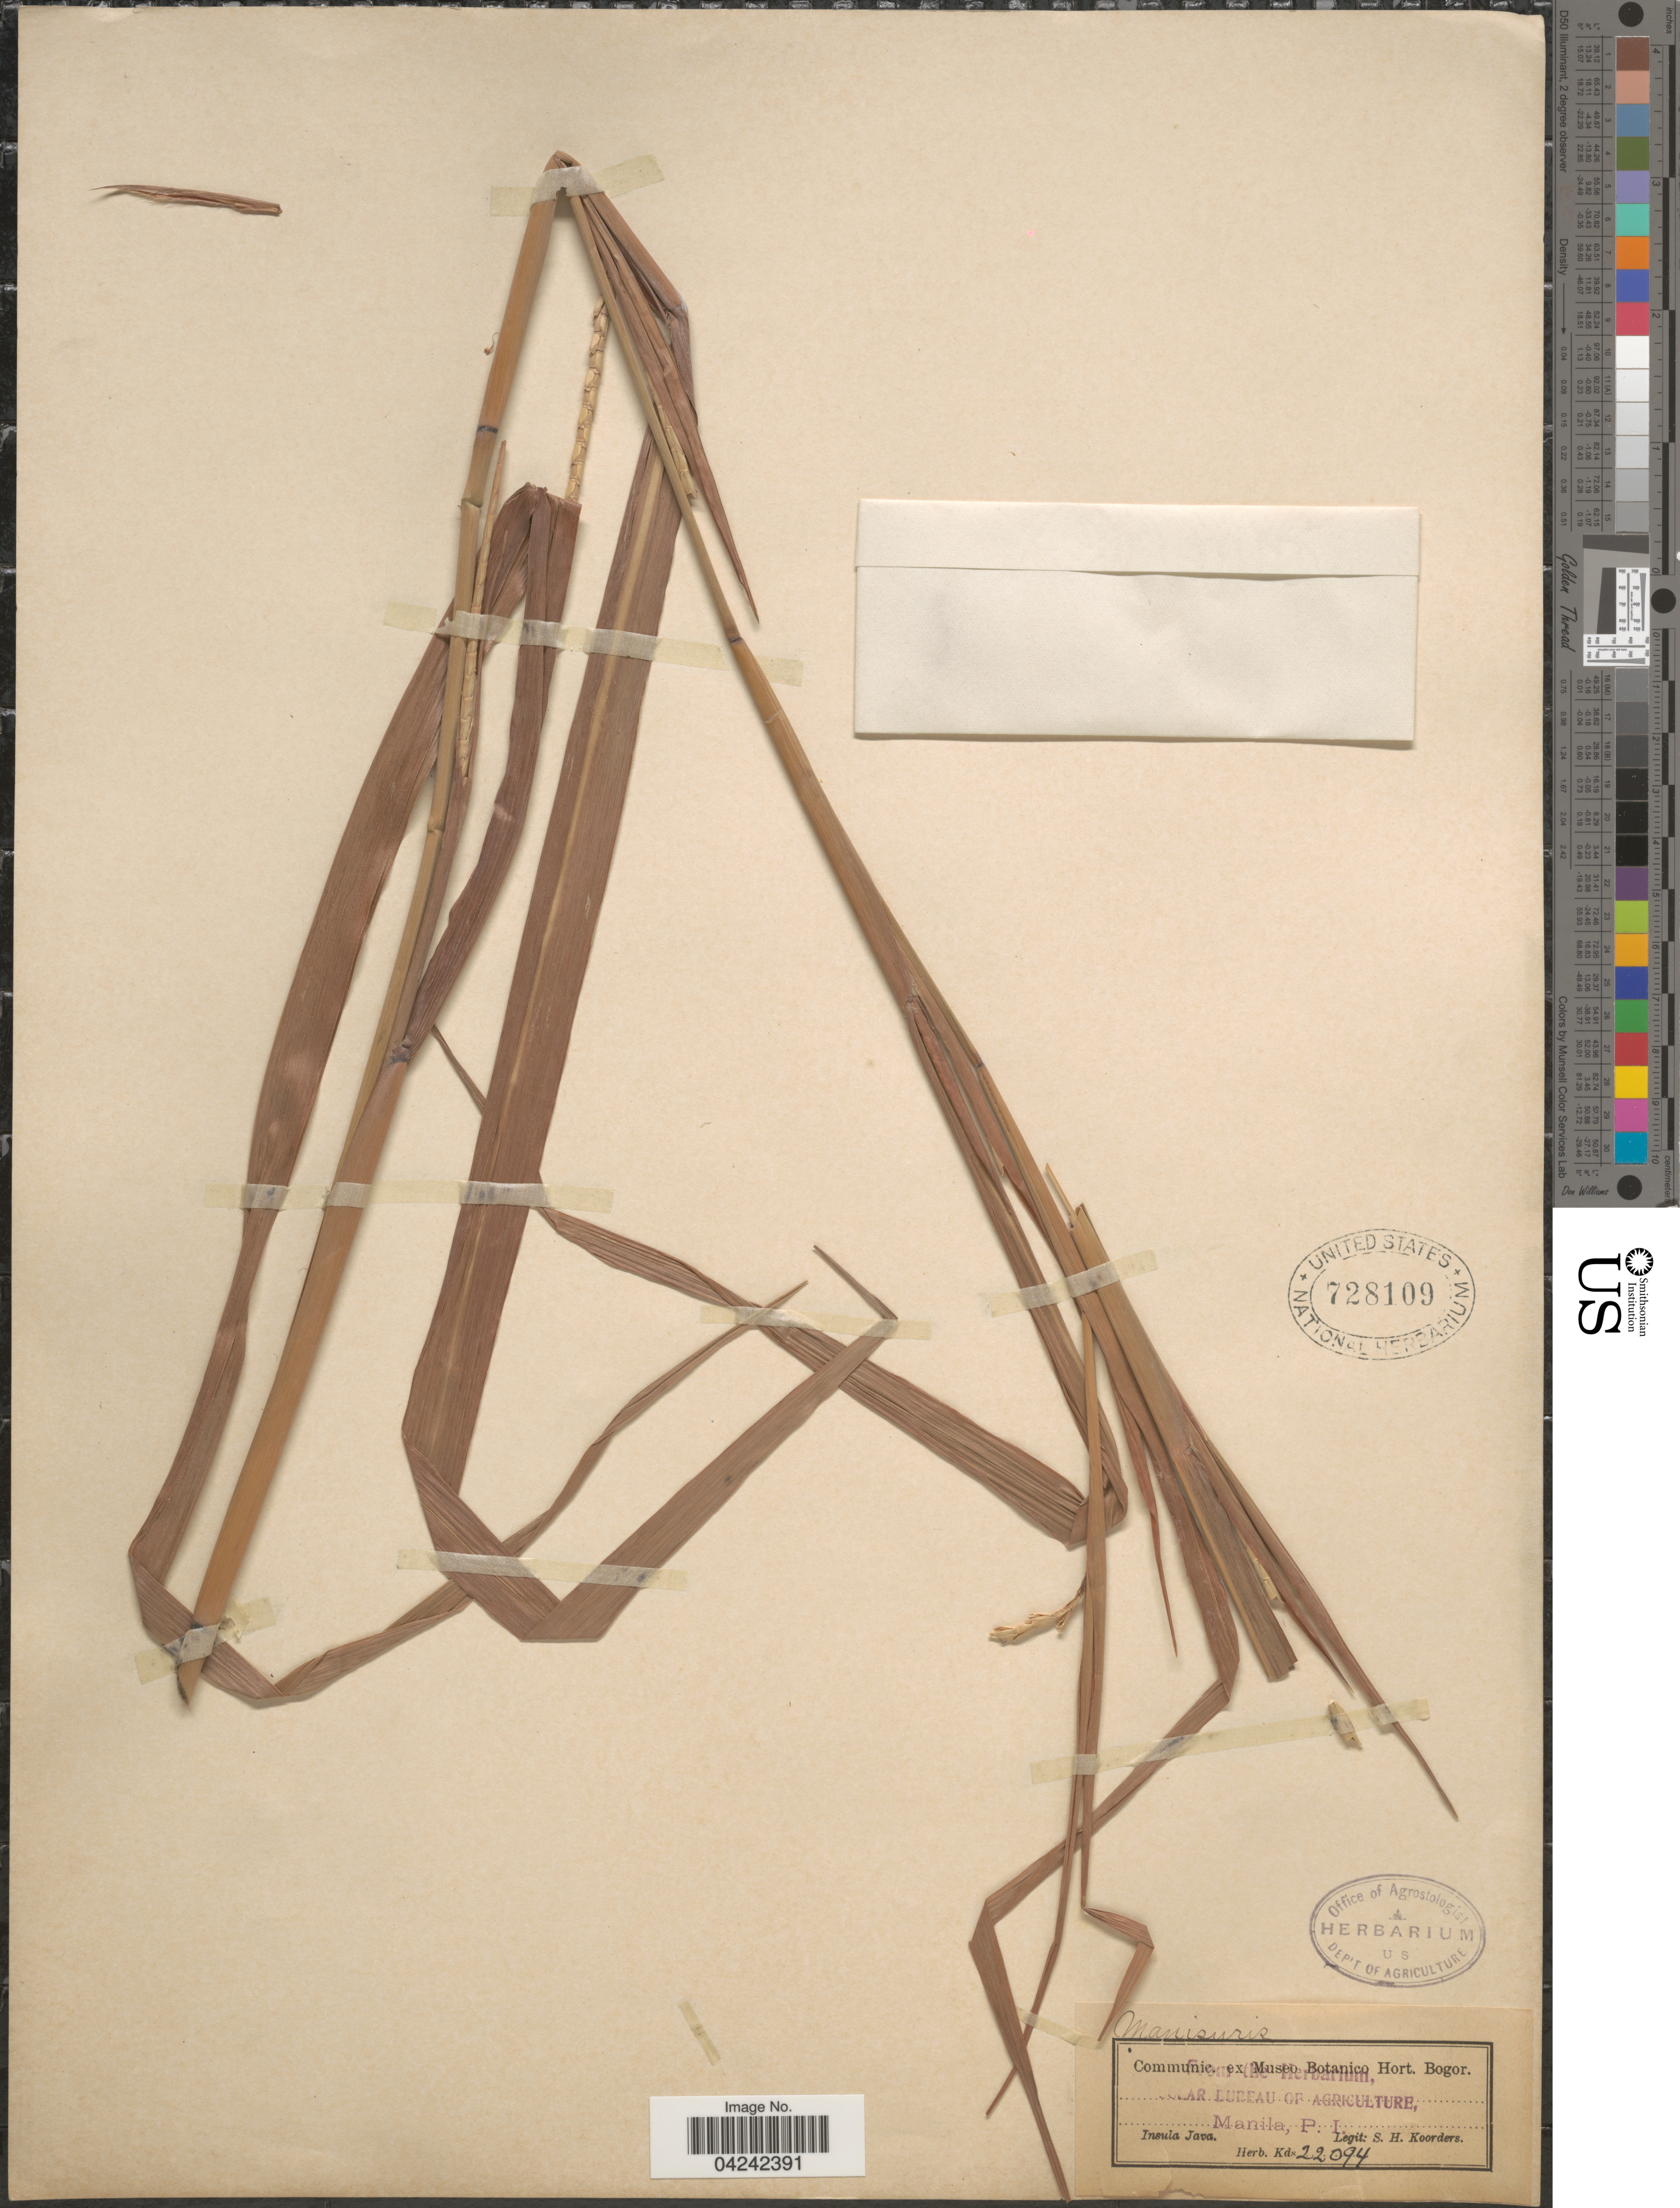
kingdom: Plantae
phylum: Tracheophyta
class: Liliopsida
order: Poales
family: Poaceae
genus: Rottboellia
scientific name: Rottboellia glandulosa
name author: Trin.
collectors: S. H. Koorders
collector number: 22094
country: Indonesia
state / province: Java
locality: Insula Java.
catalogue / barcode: US 728109